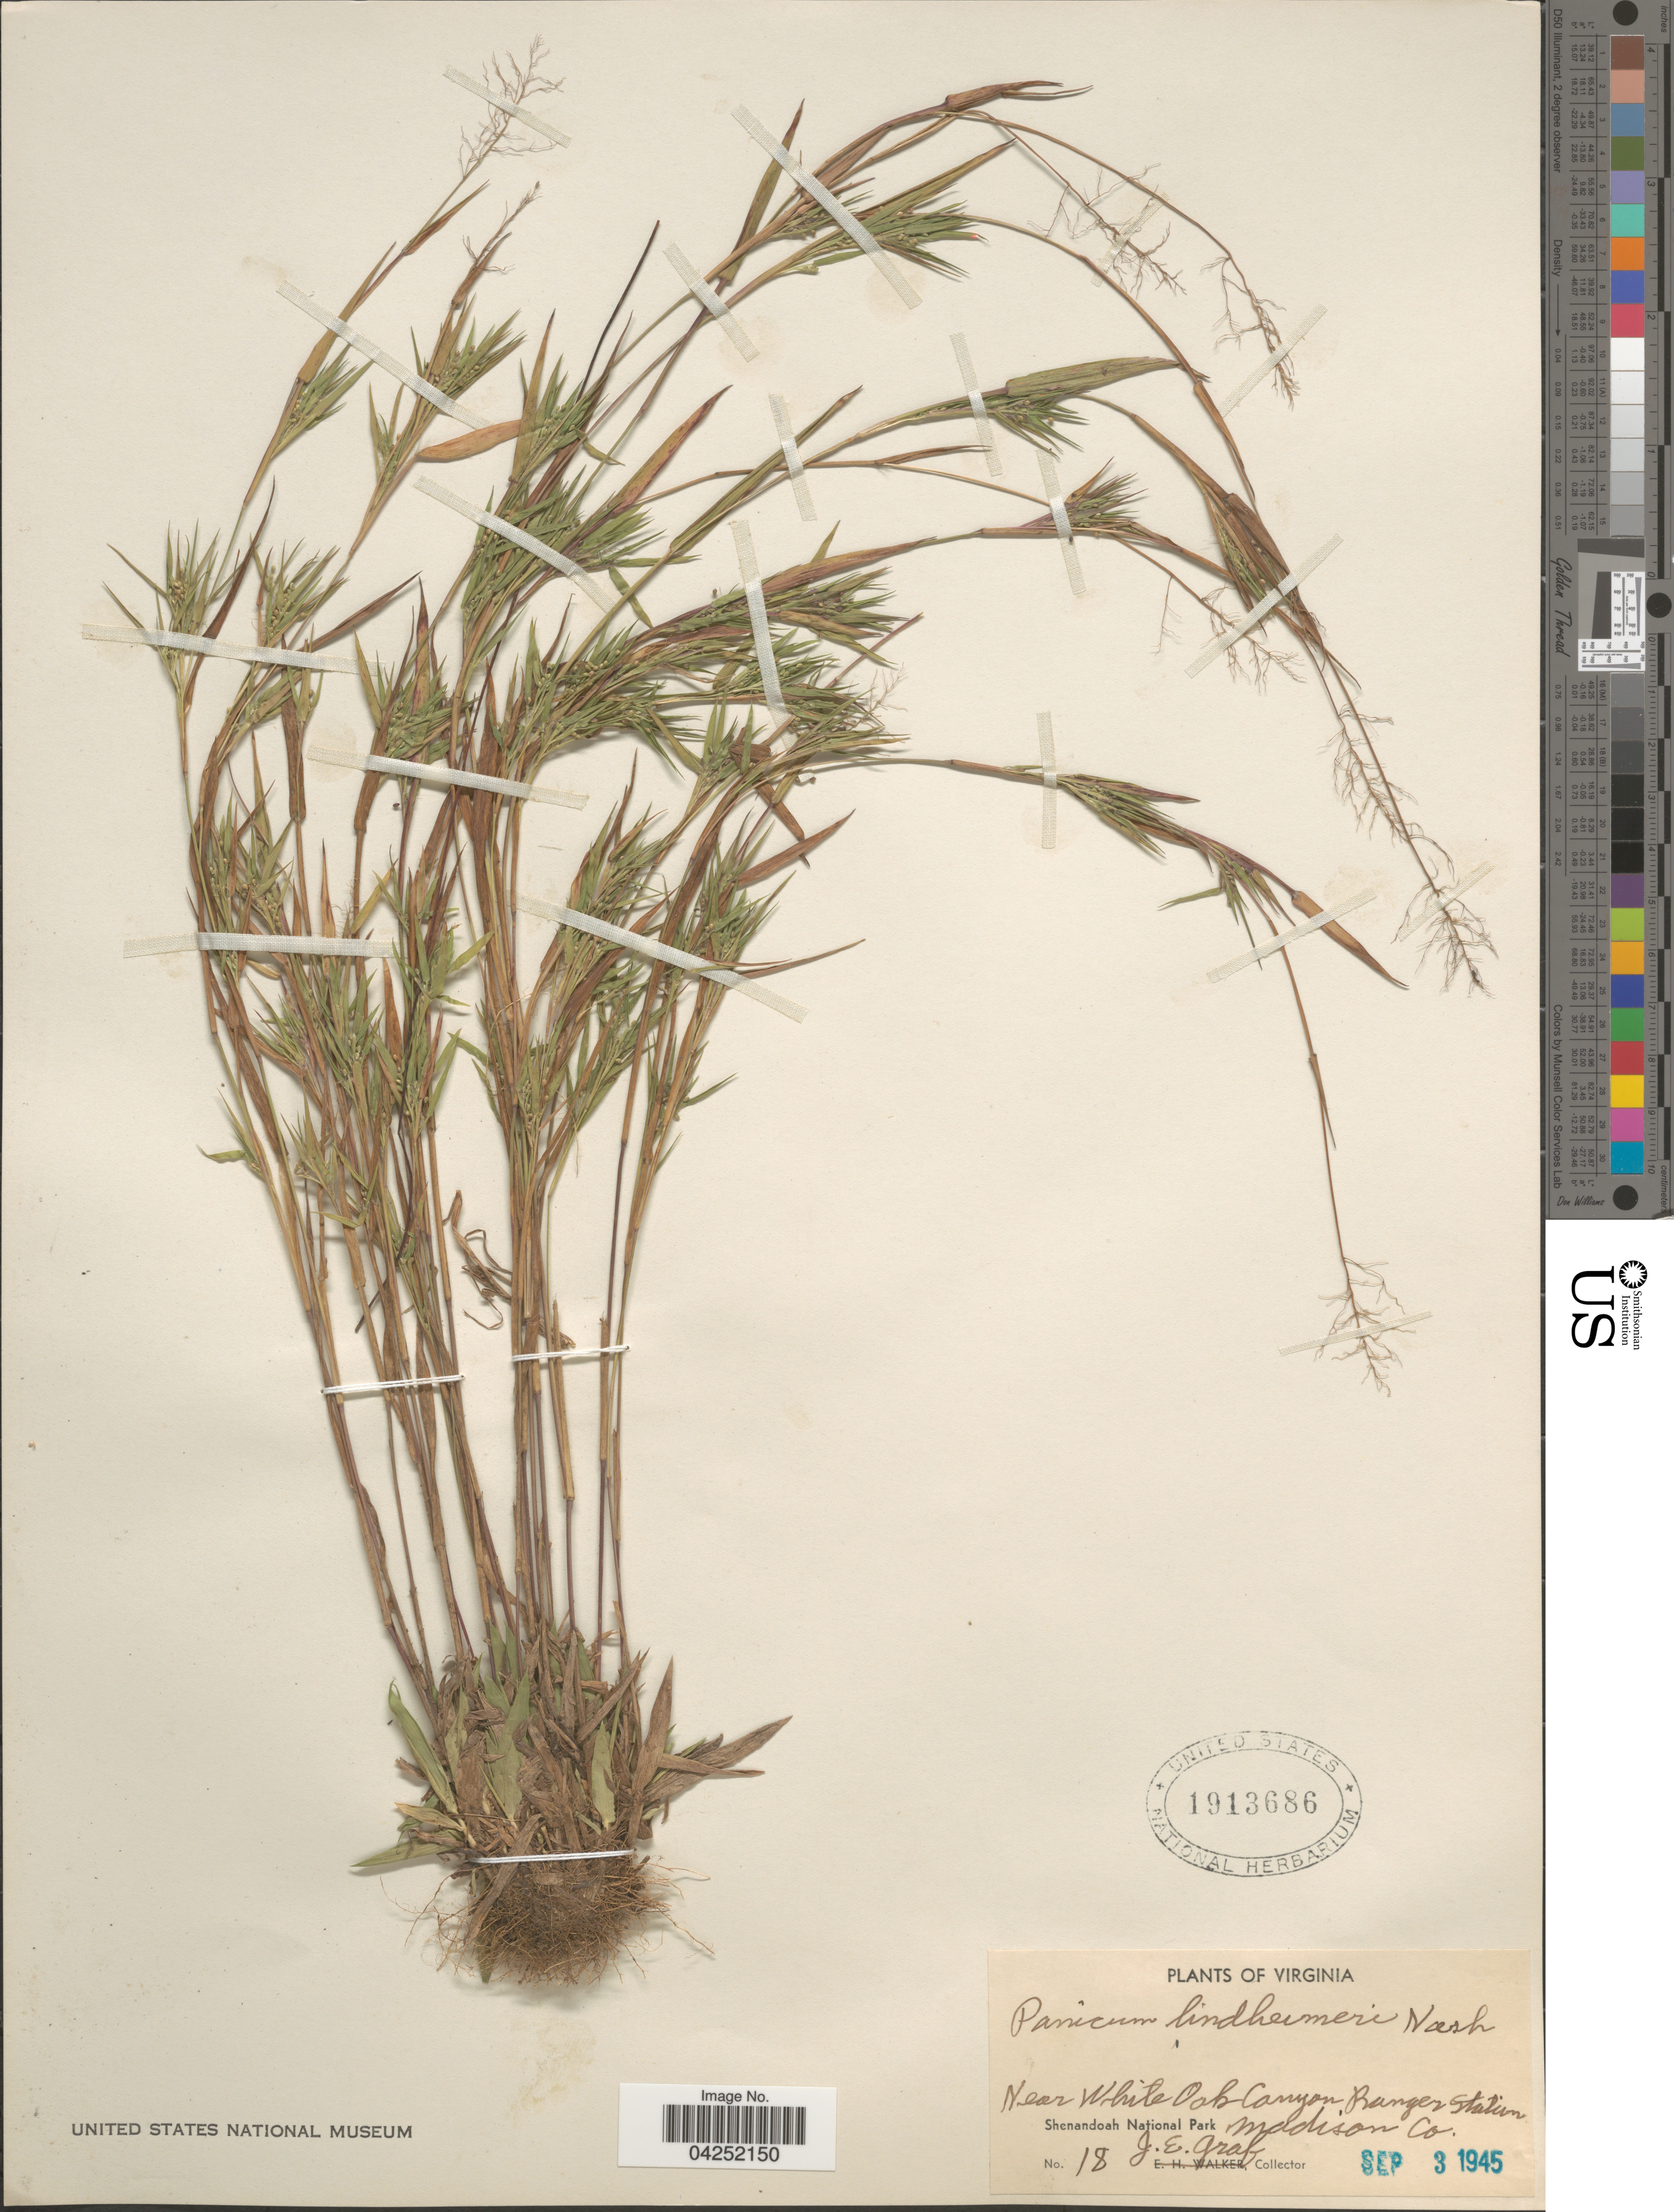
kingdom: Plantae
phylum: Tracheophyta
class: Liliopsida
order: Poales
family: Poaceae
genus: Dichanthelium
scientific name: Dichanthelium acuminatum var. lindheimeri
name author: (Nash) Gould & C.A. Clark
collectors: J. Graf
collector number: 18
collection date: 1945-09-03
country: United States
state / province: Virginia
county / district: Madison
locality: Near White Oak Canyon, Ranger Station, Madison Co. Shenandoah National Park.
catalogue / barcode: US 1913686